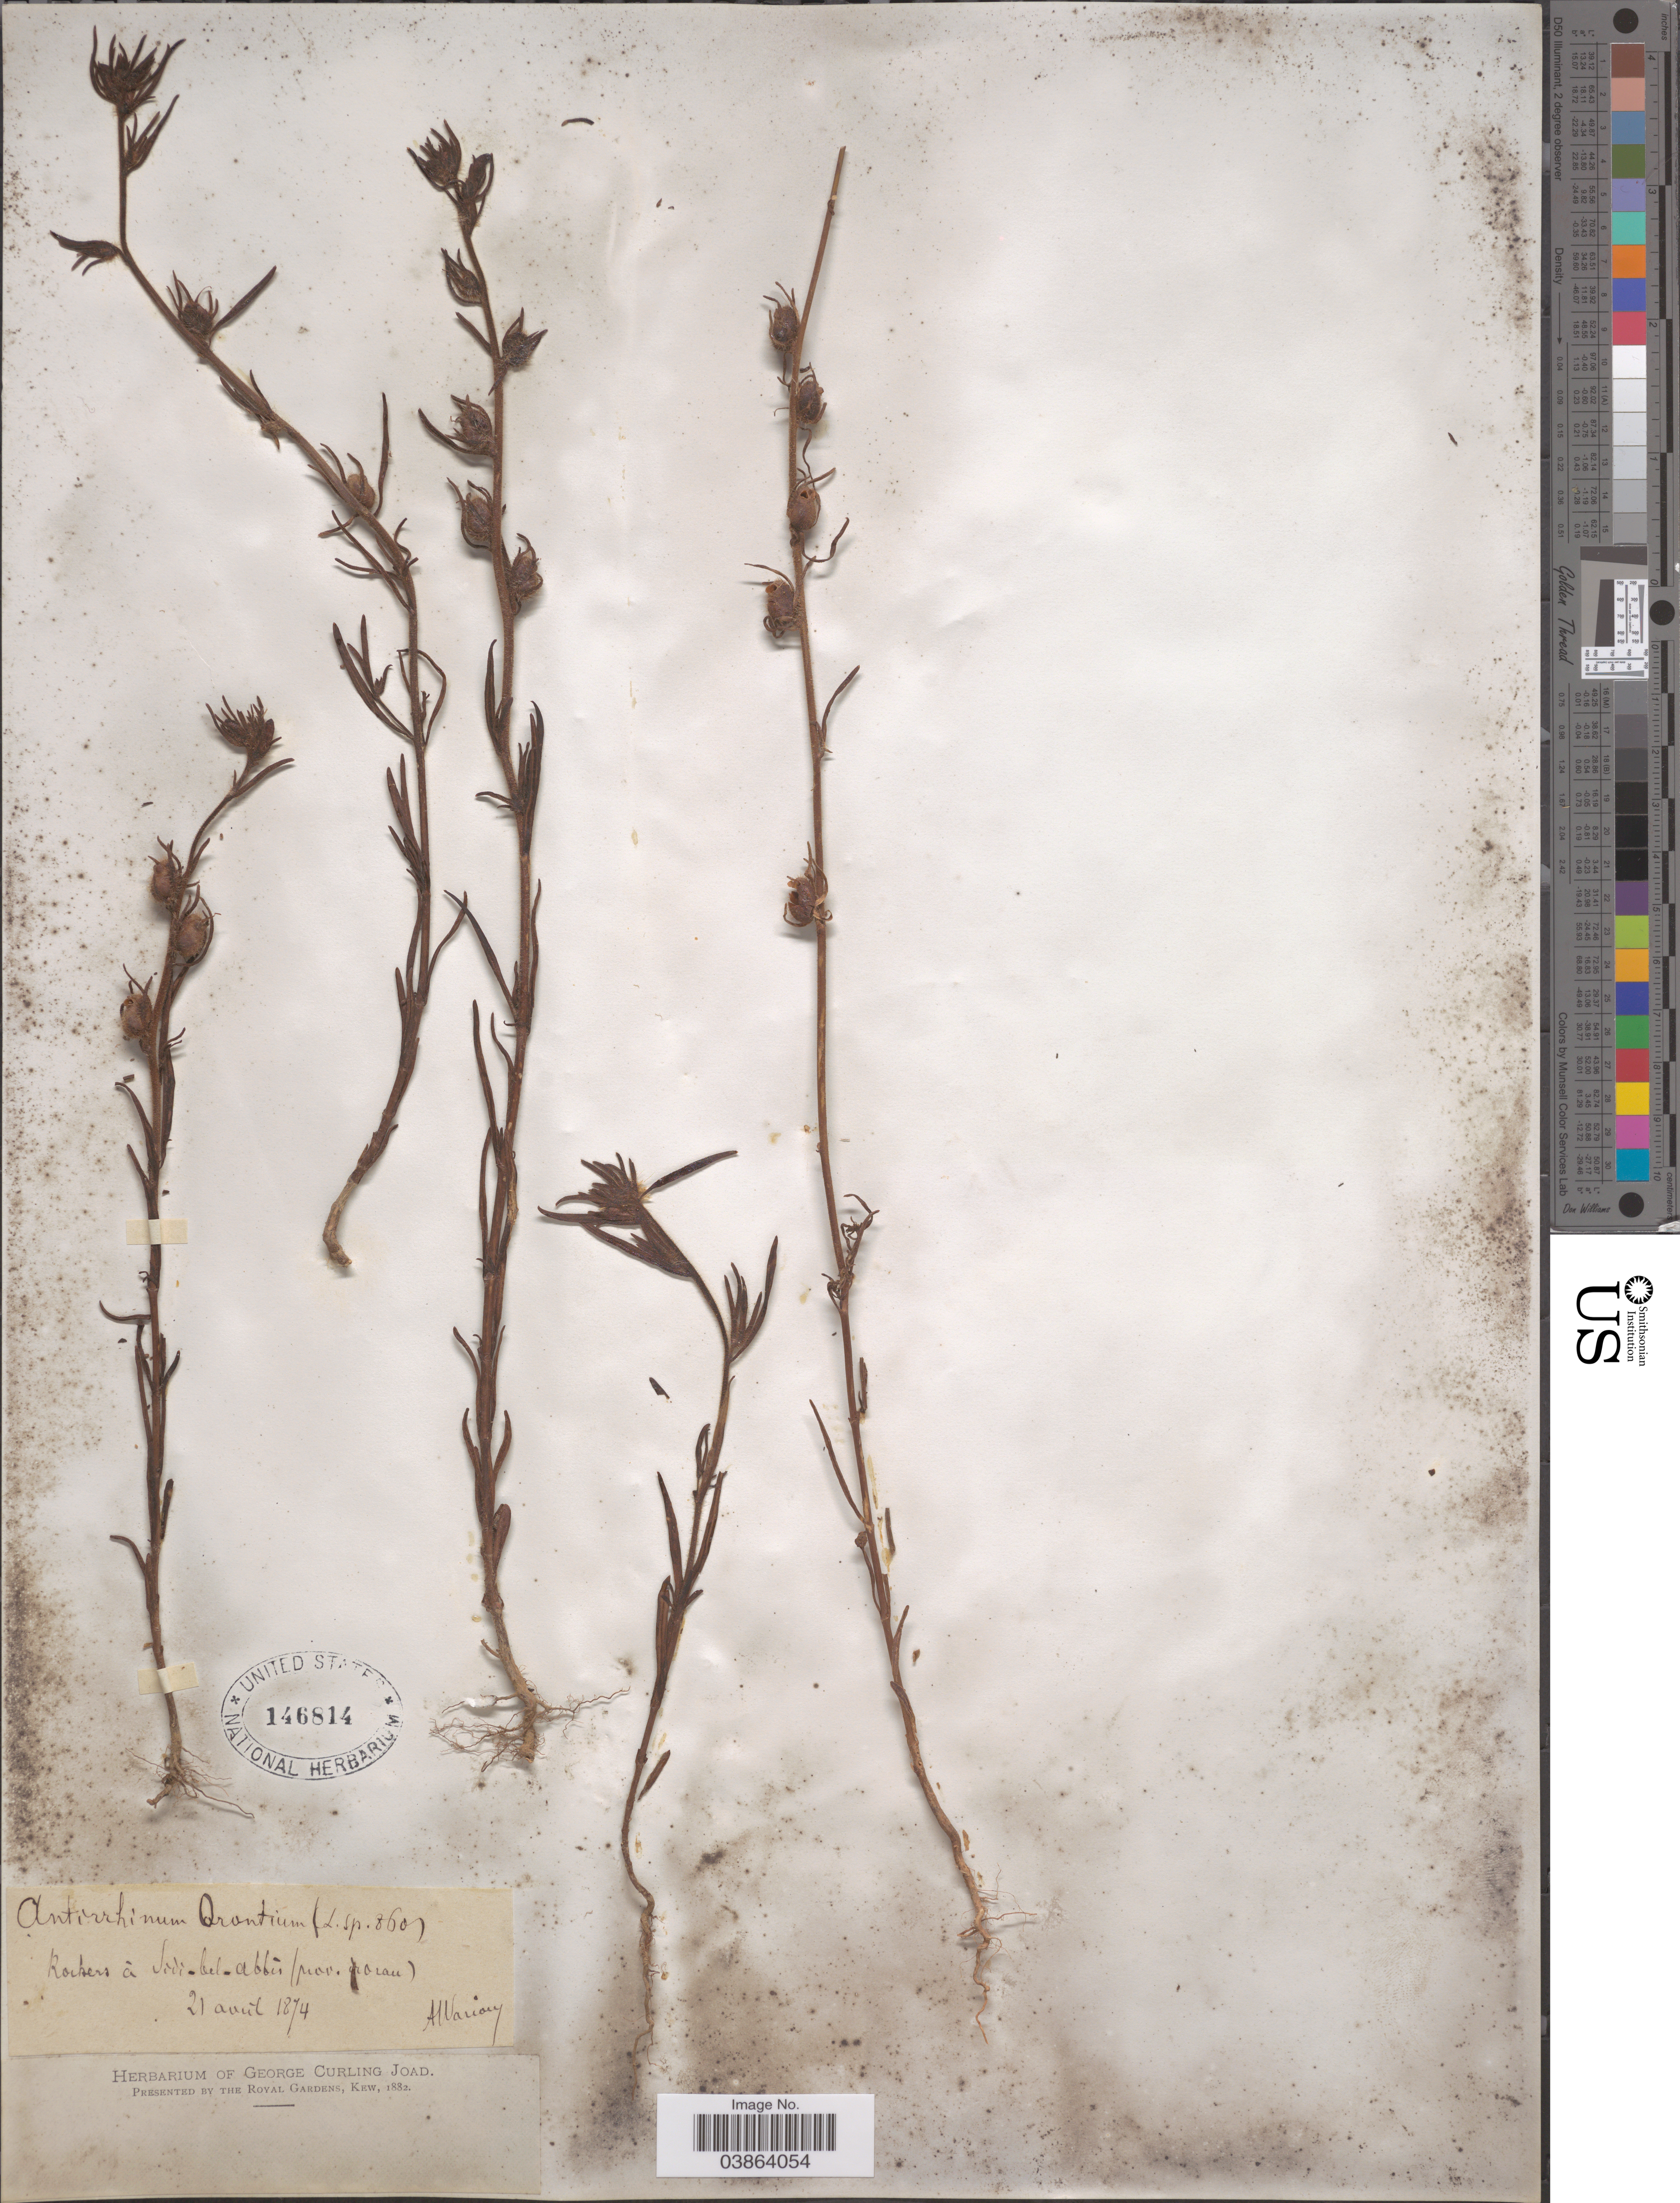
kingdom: Plantae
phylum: Tracheophyta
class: Magnoliopsida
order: Lamiales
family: Plantaginaceae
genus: Antirrhinum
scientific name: Antirrhinum orontium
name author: L.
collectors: A. Warion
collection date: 1874-08-21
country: Algeria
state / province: Oran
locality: Rochers à Sidi-bel-Abbis.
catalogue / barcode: US 146814